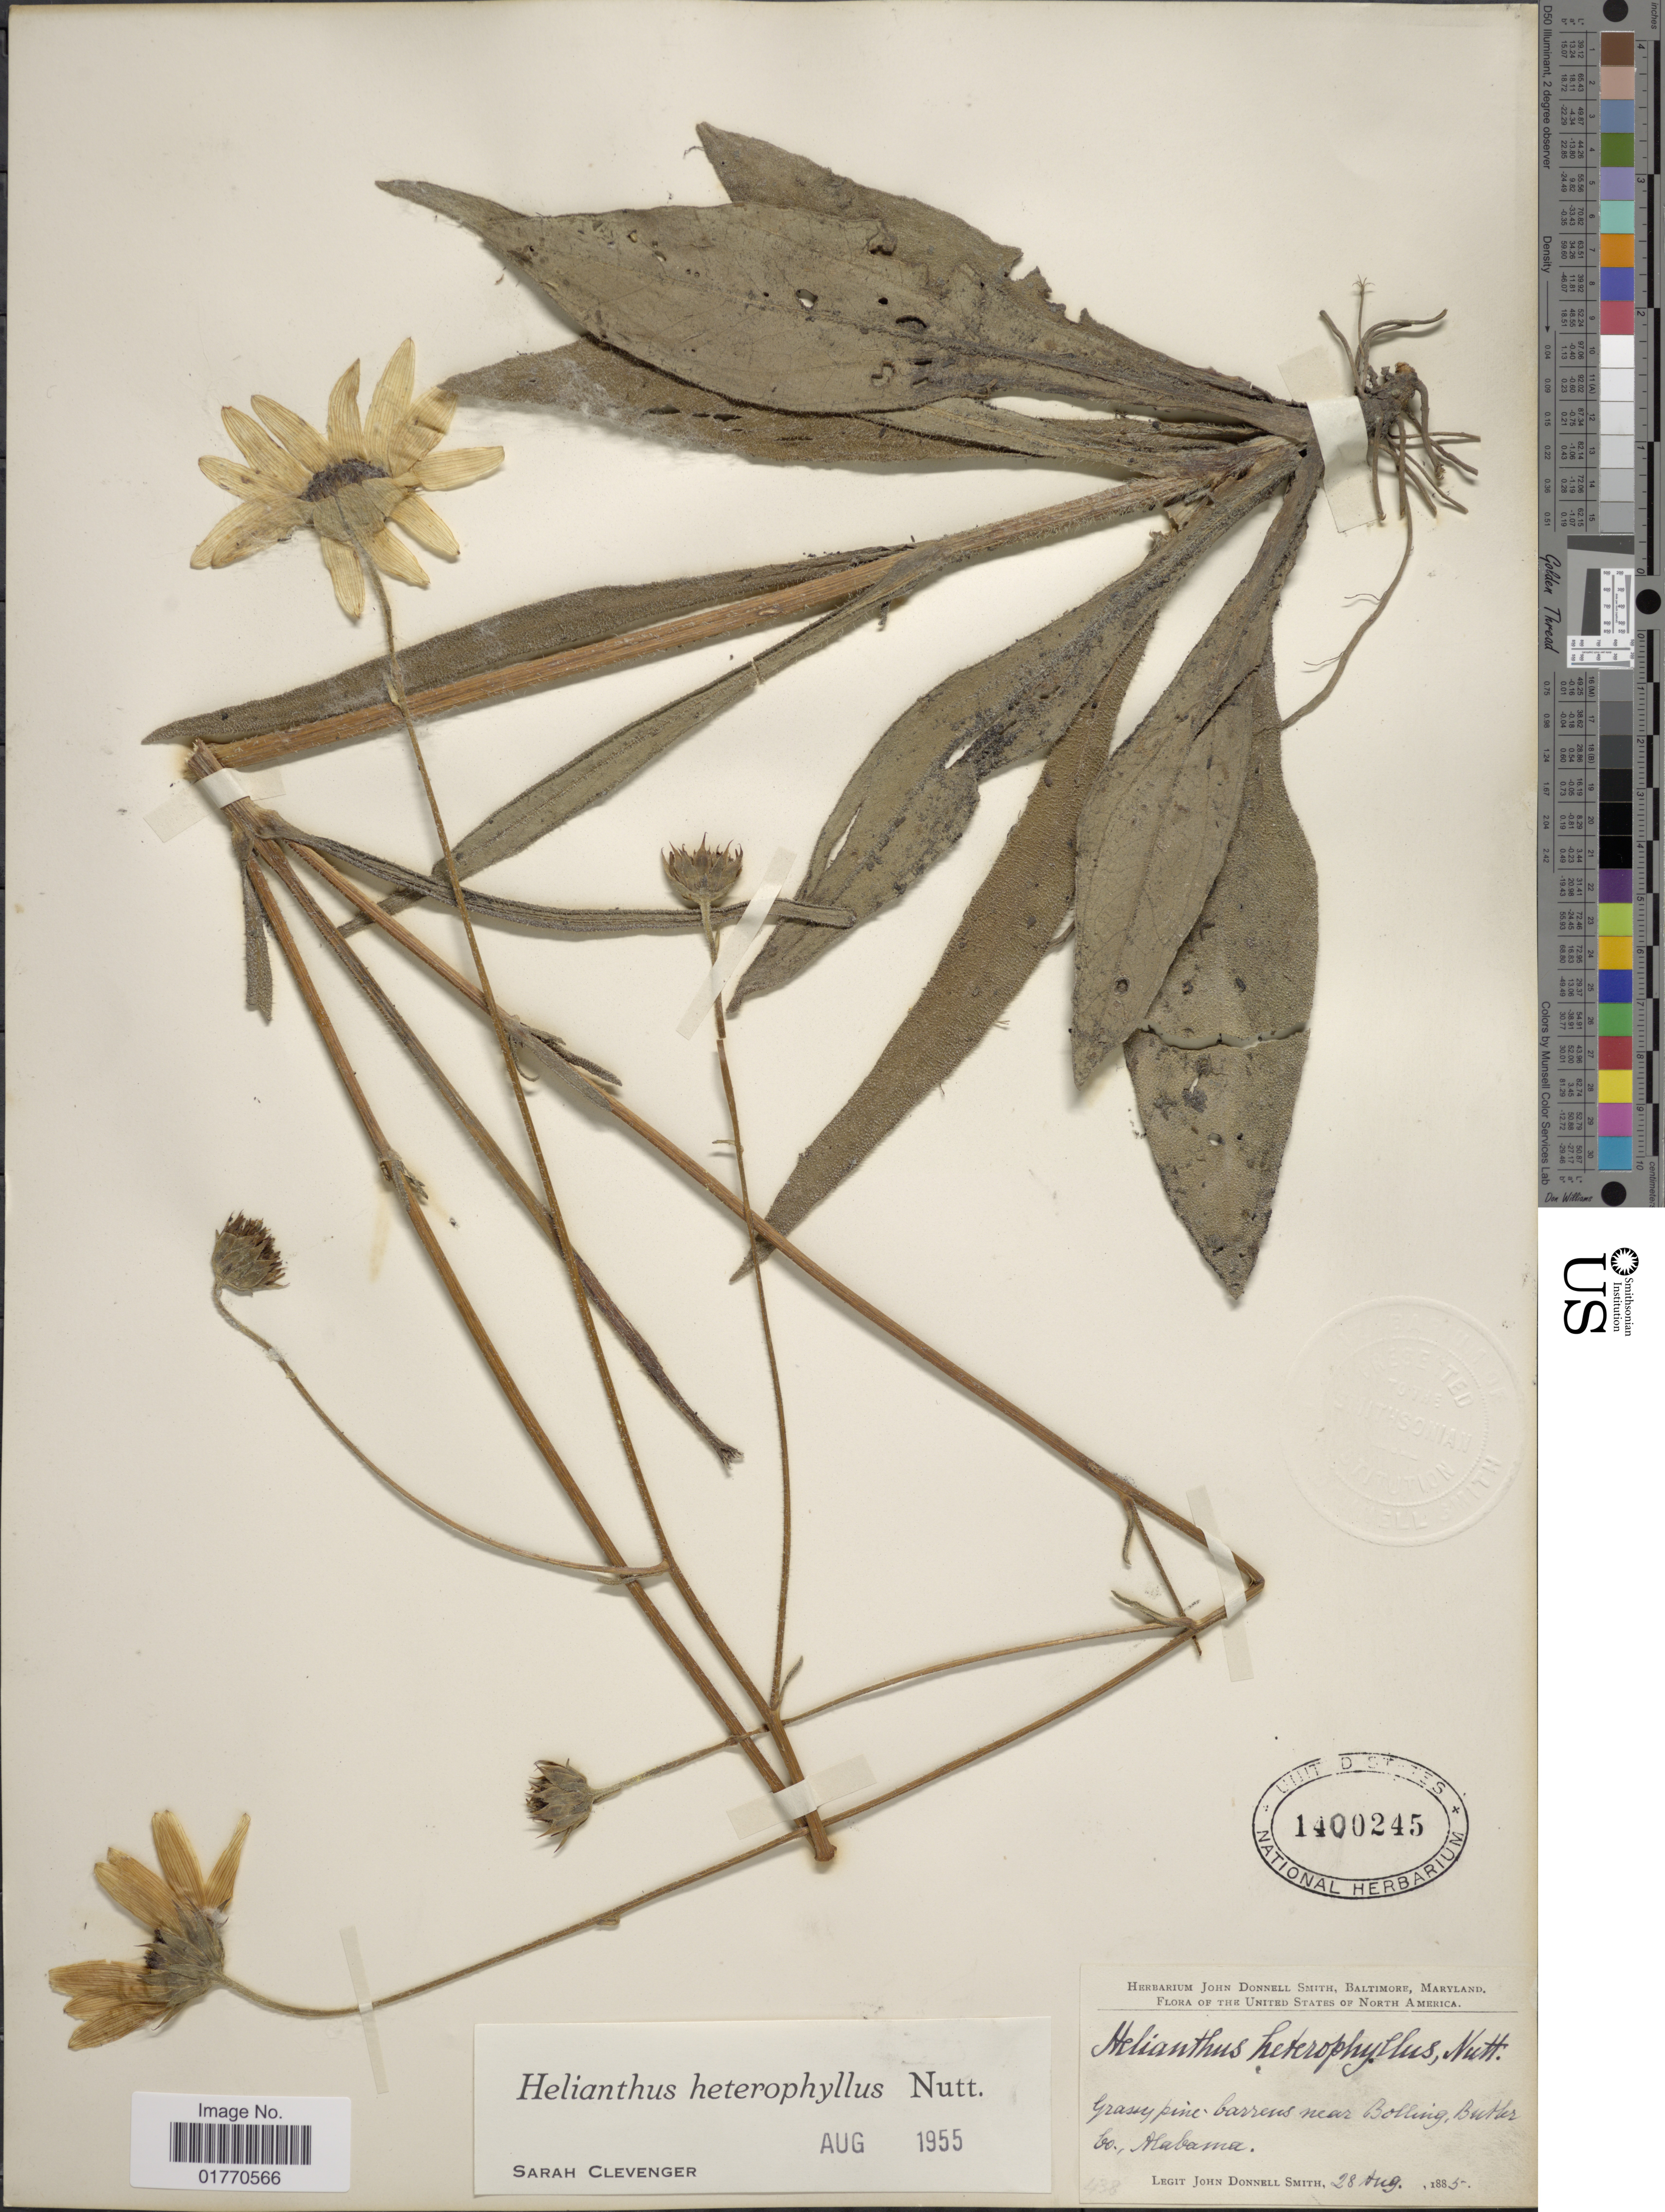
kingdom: Plantae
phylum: Tracheophyta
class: Magnoliopsida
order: Asterales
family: Asteraceae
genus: Helianthus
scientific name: Helianthus heterophyllus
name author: Nutt.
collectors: J. Donnell Smith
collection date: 1885-08-28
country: United States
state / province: Alabama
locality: Grassypine barrens near Bolling Butler Co.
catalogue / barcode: US 1400245